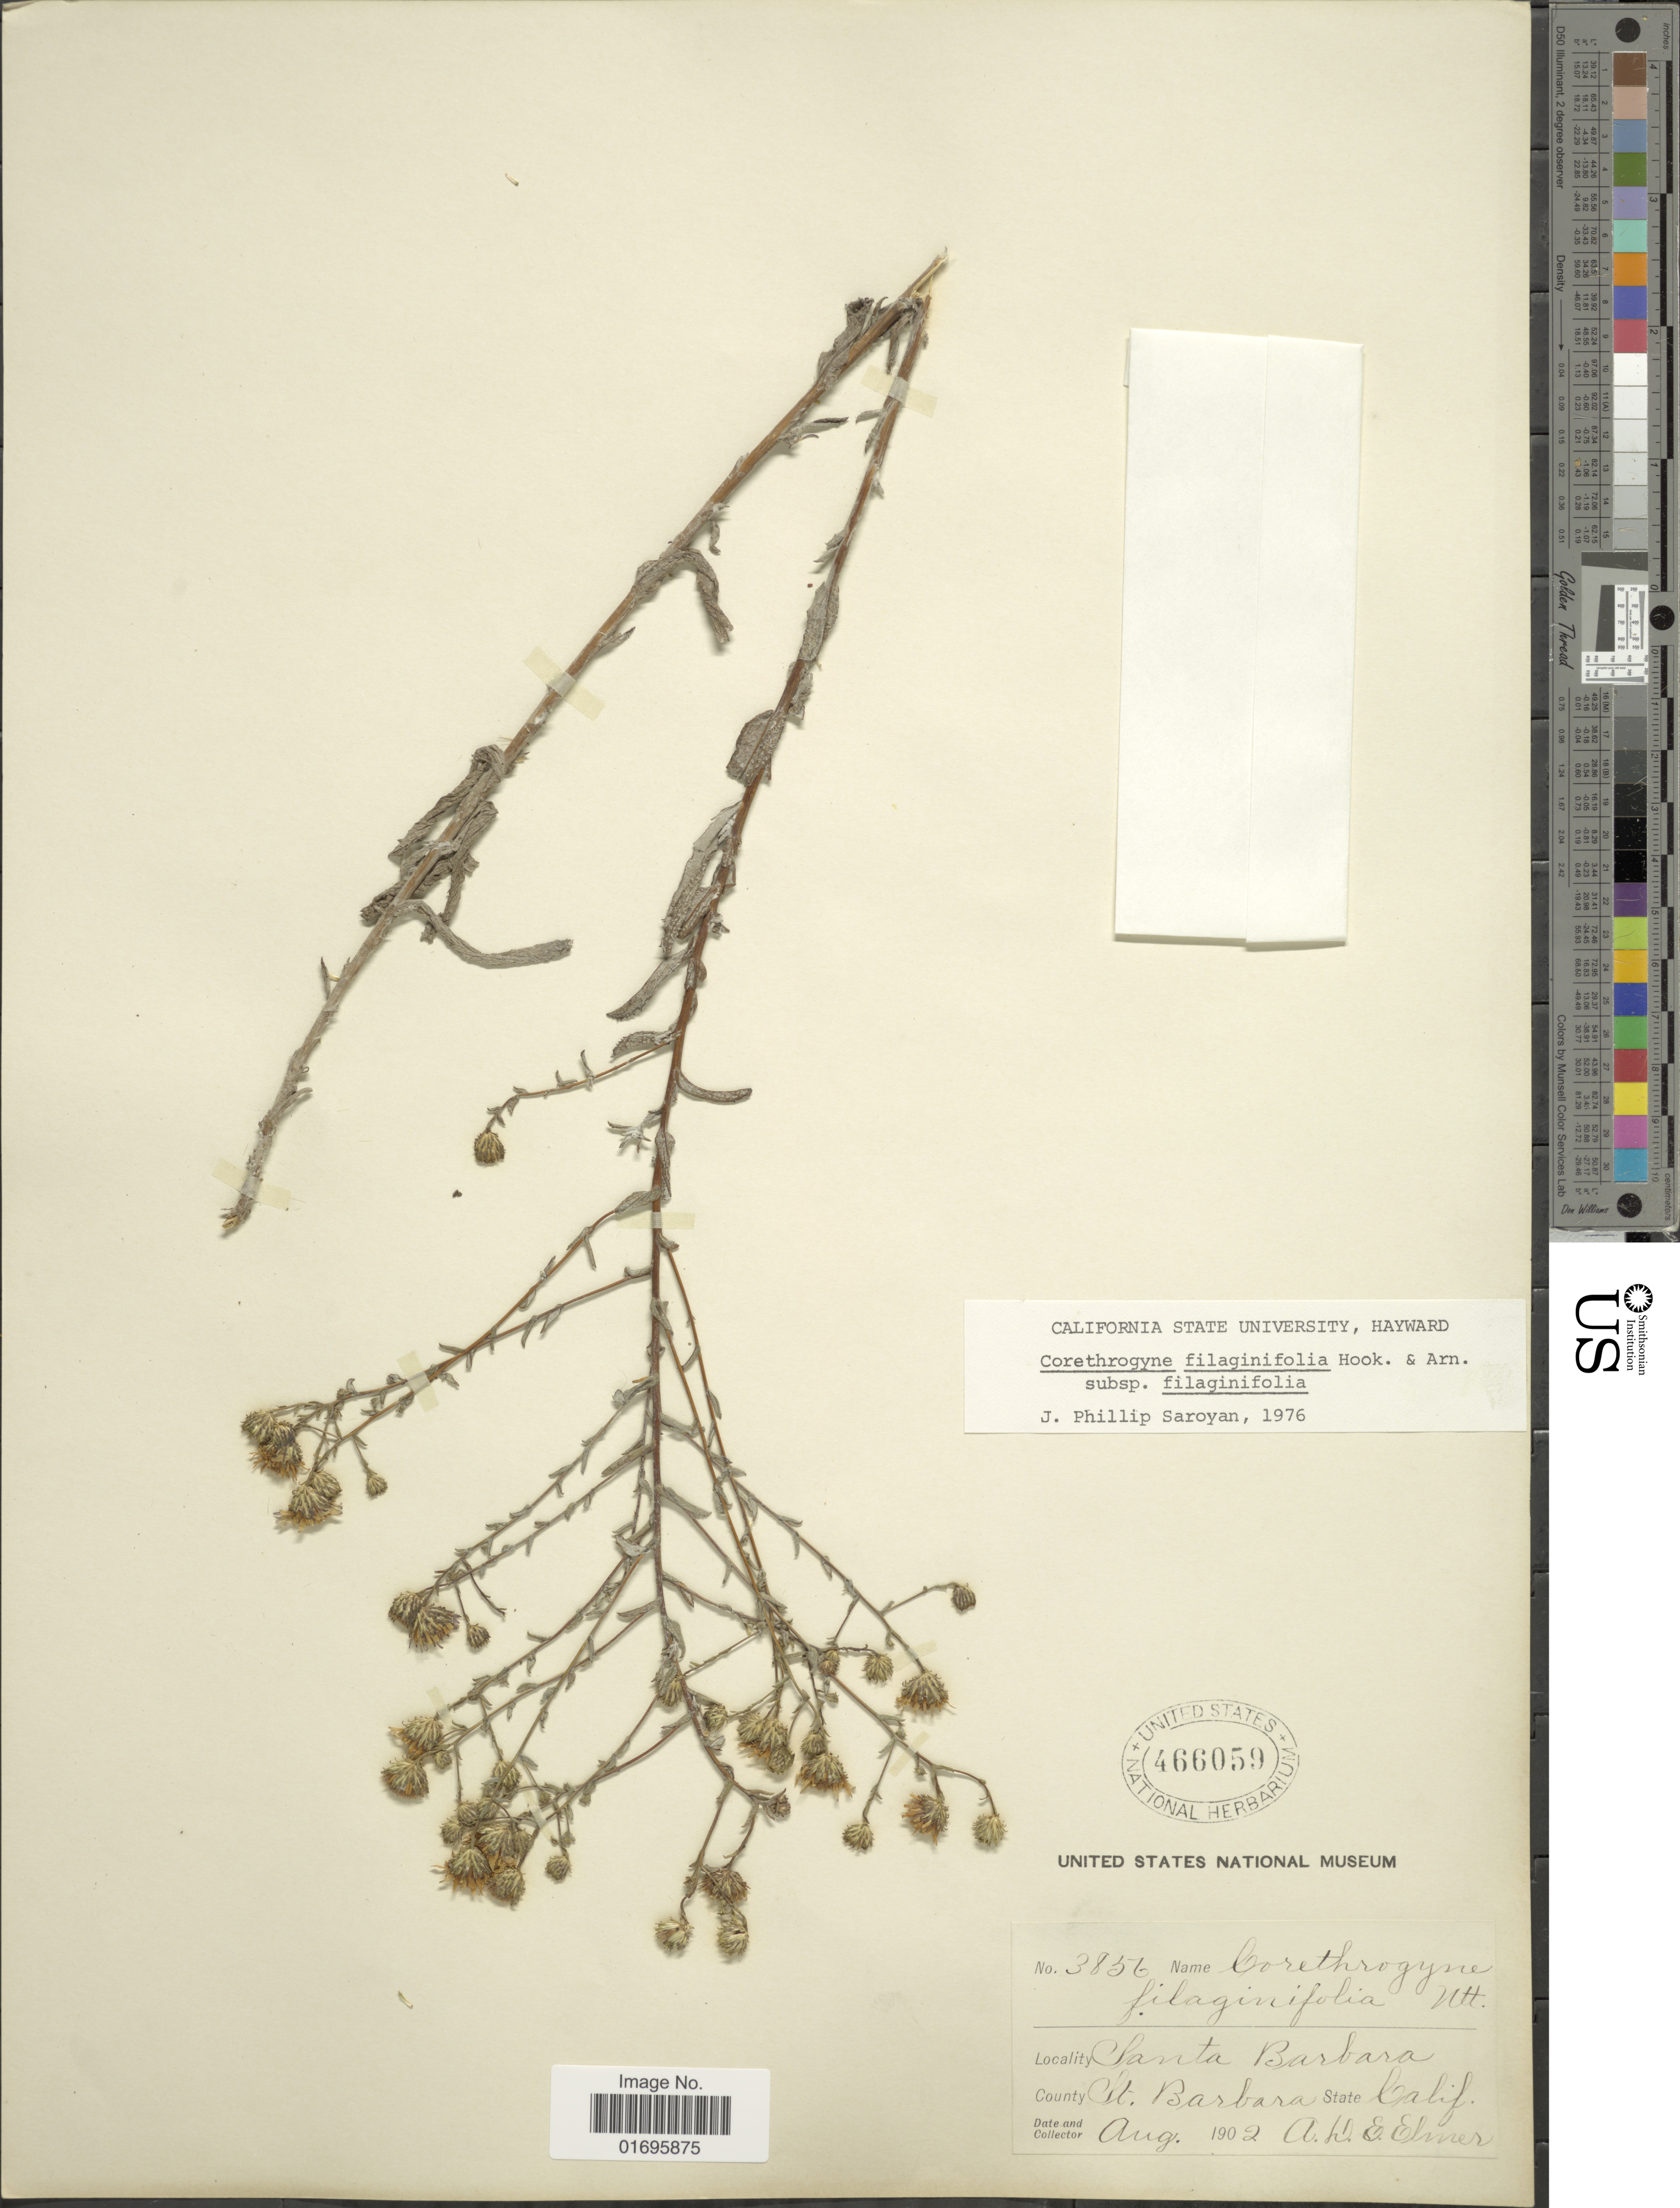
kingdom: Plantae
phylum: Tracheophyta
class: Magnoliopsida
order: Asterales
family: Asteraceae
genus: Corethrogyne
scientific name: Corethrogyne filaginifolia var. filaginifolia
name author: (Hook.) Nutt.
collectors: A. D. E. Elmer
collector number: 3856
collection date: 1902-08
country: United States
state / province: California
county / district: Santa Barbara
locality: Santa Barbara. County St. Barbara. State Calif.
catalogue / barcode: US 466059